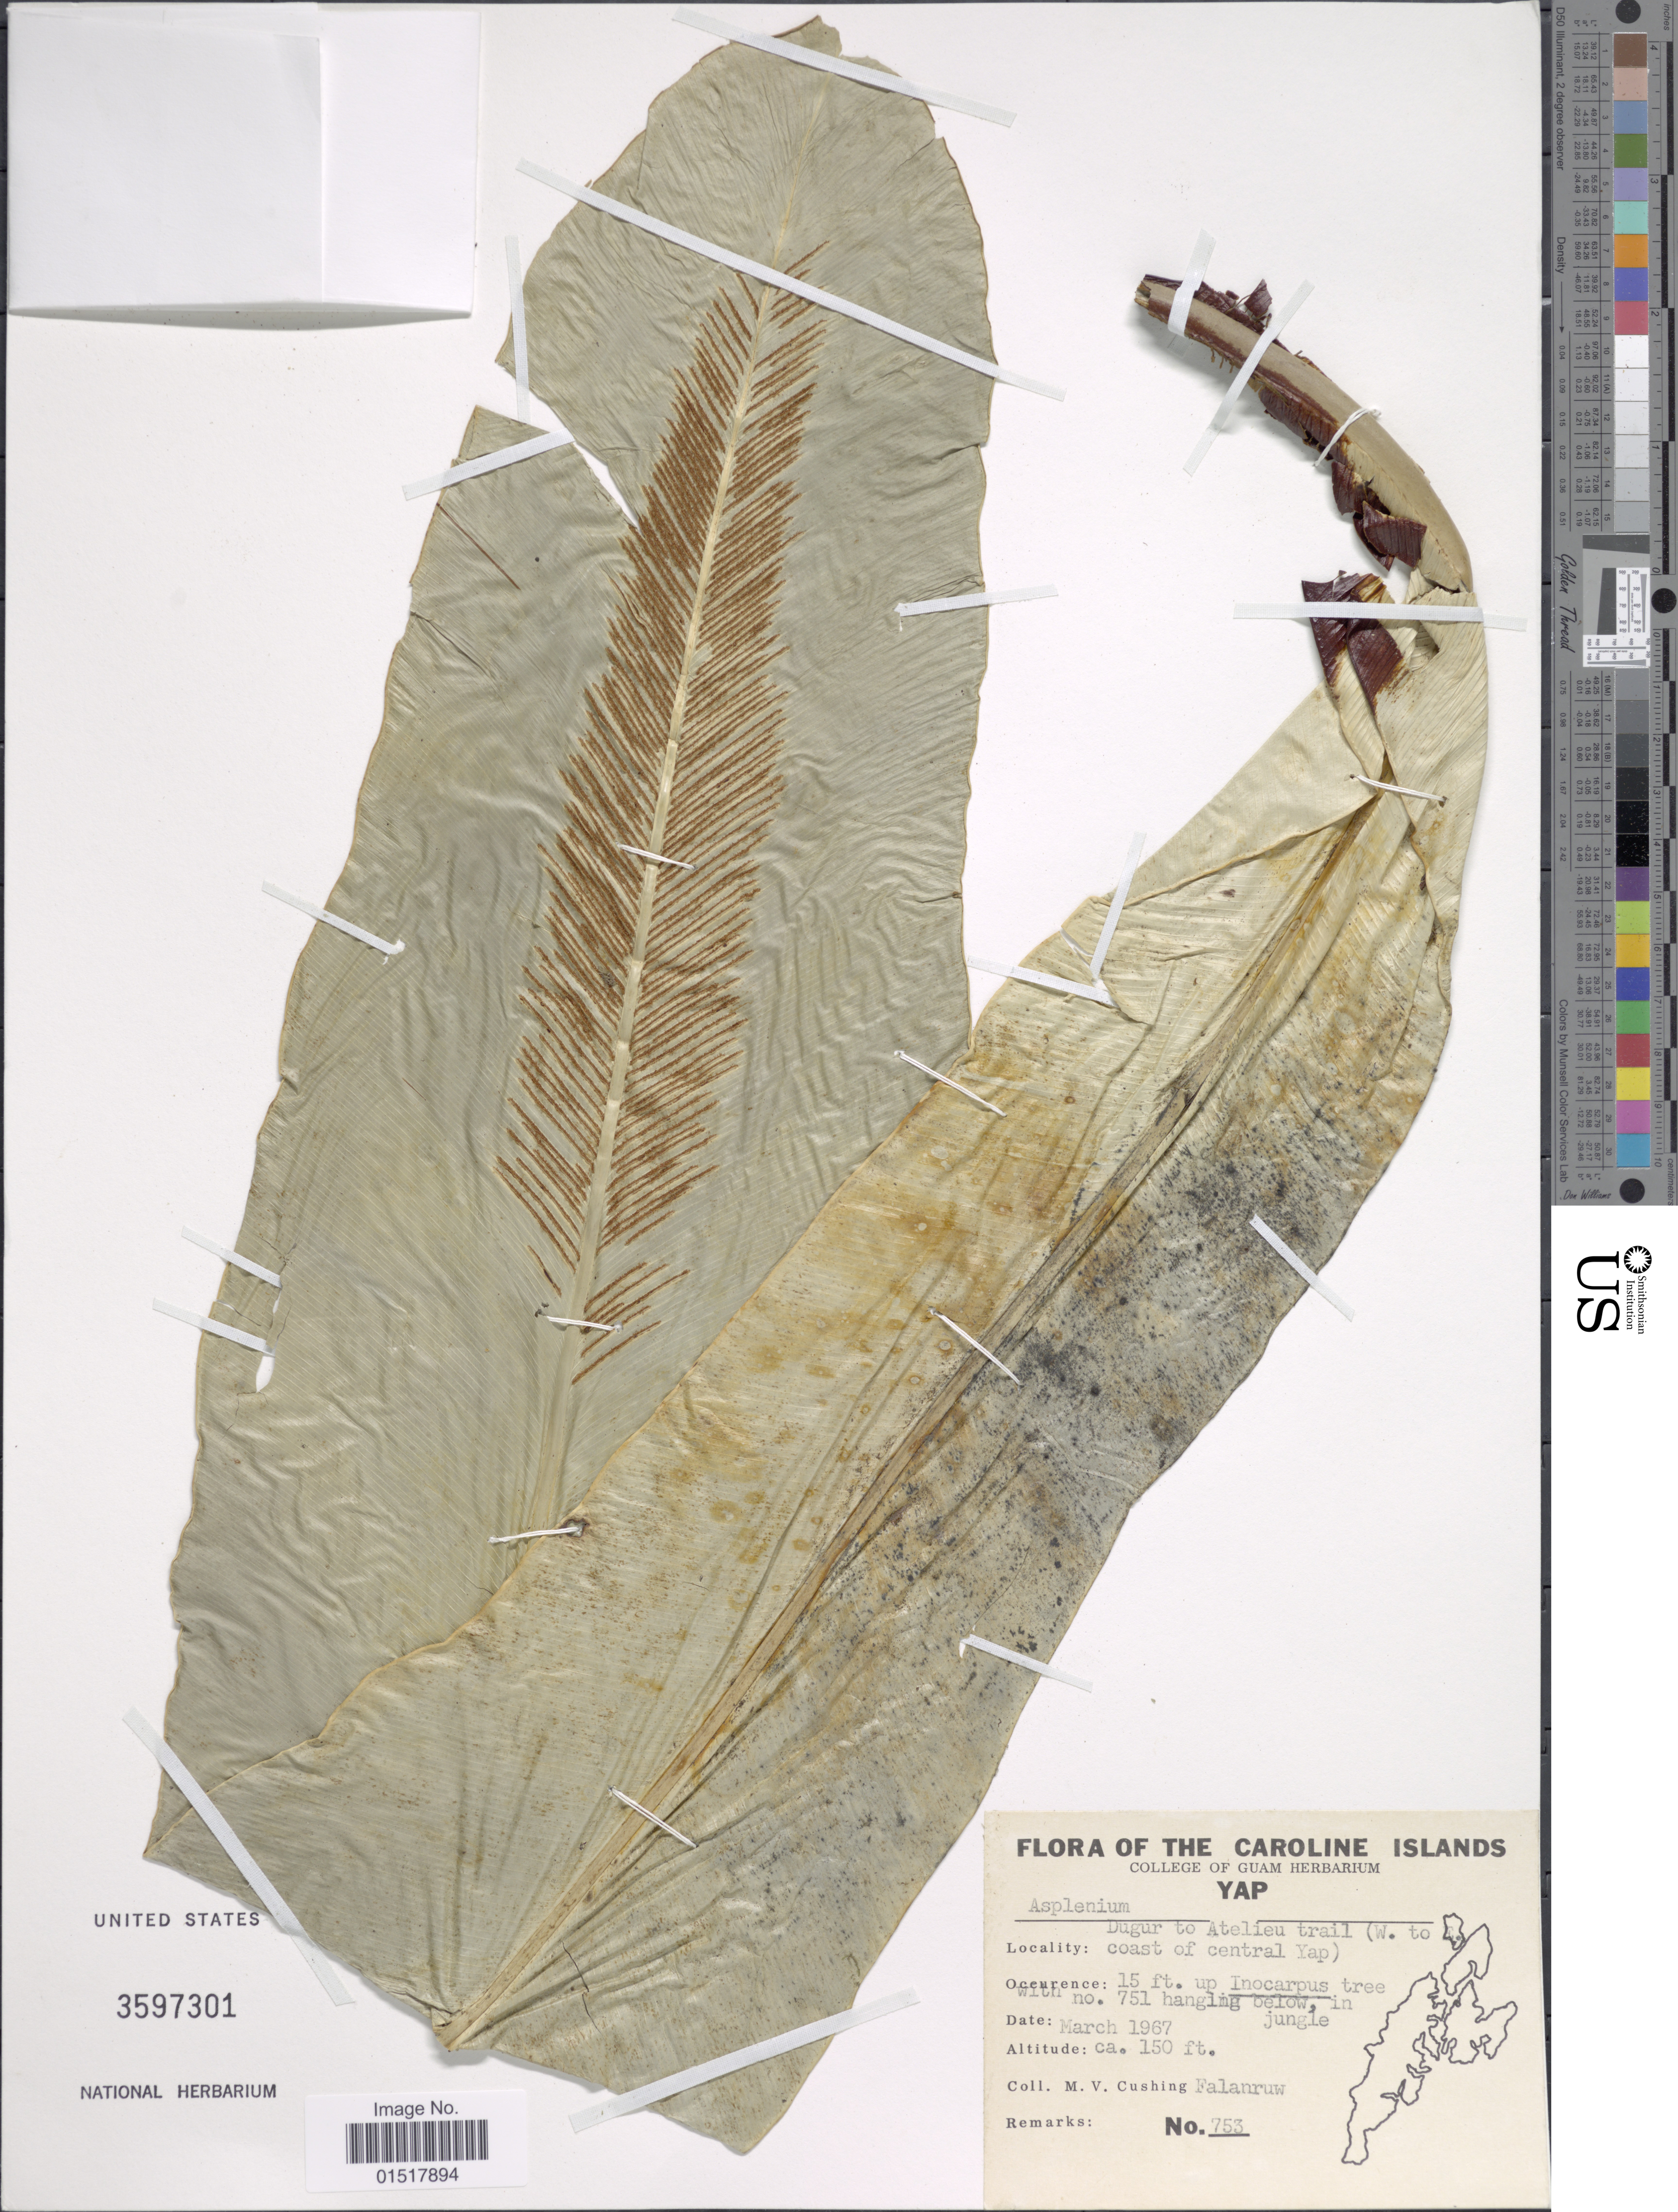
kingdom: Plantae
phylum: Tracheophyta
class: Polypodiopsida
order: Polypodiales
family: Aspleniaceae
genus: Asplenium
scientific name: Asplenium nidus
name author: L.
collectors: M. V. Falanruw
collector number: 753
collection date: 1967-03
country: Micronesia, Federated States of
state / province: Yap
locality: Caroline Islands. Yap. Dugur to Atelieu trail (W. to E coast of central Yap).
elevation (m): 46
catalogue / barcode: US 3597301